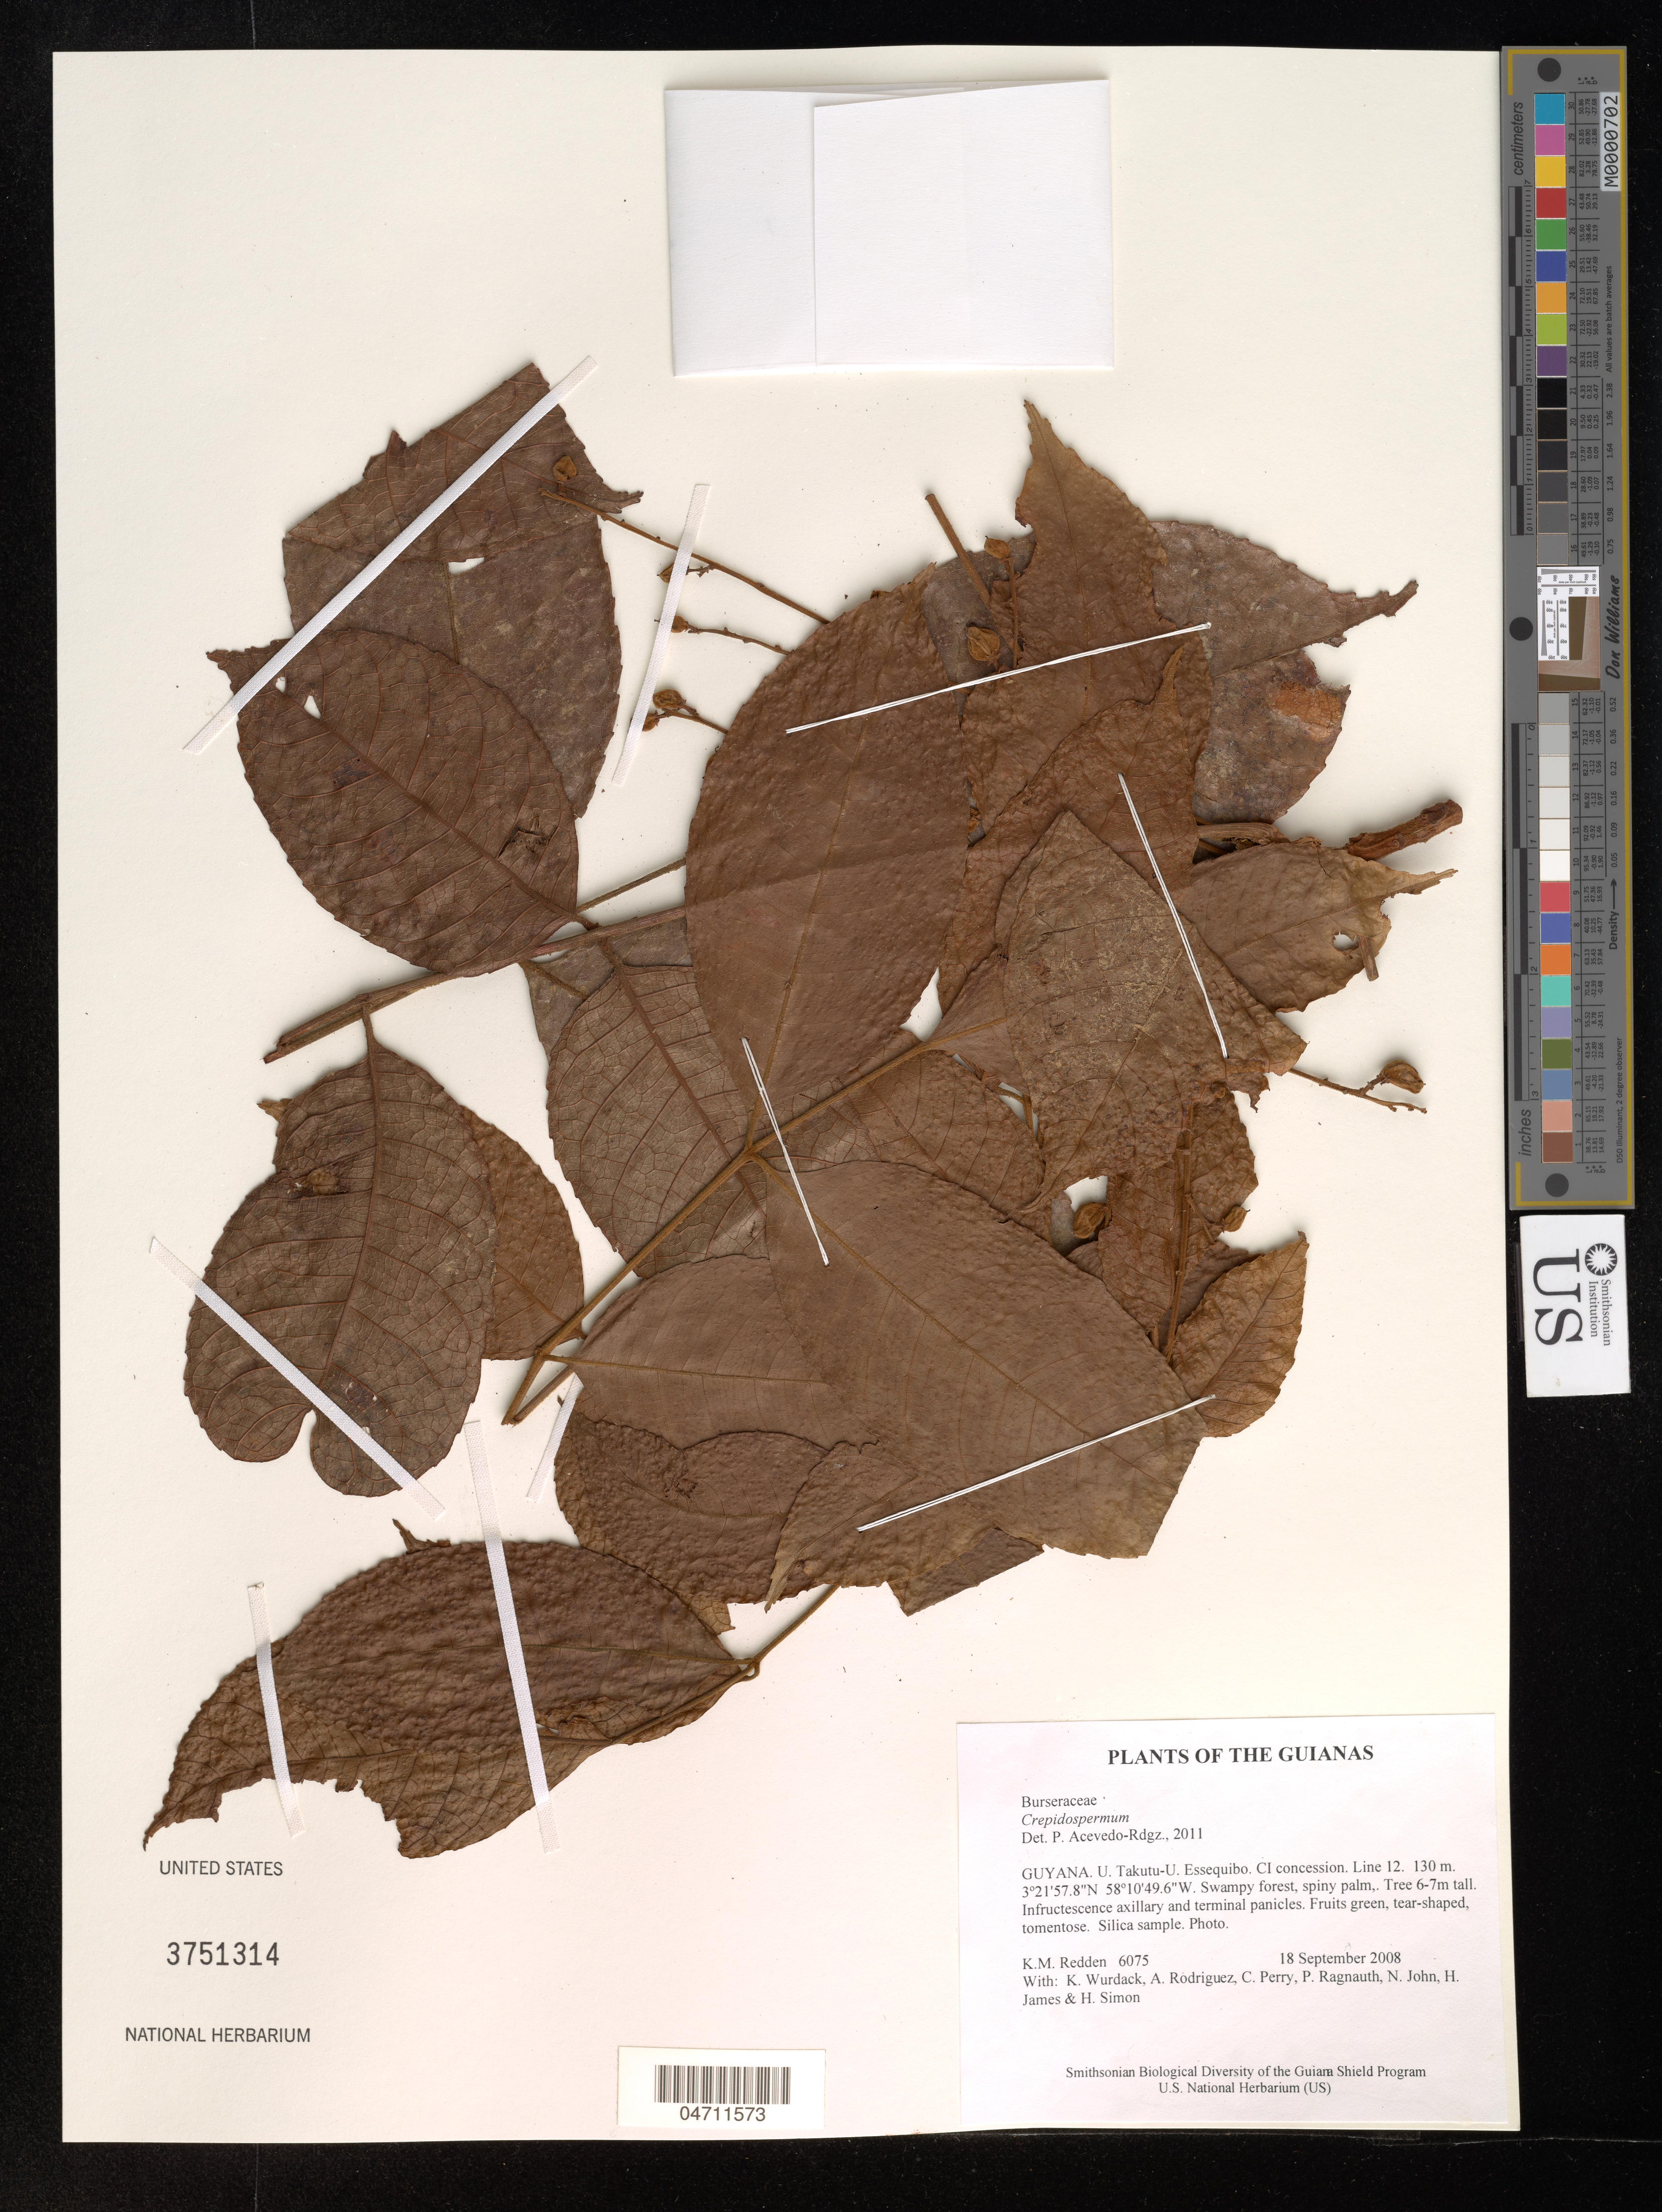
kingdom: Plantae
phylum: Tracheophyta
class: Magnoliopsida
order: Sapindales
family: Burseraceae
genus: Protium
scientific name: Protium sp.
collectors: K. M. Redden, K. Wurdack, A. Rodriguez, C. Perry, P. Ragnauth, N. John, H. James & H. Simon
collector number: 6075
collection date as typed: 18 September 2008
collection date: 2008-09-18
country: Guyana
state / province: U. Takutu-U. Essequibo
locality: CI concession. Line 12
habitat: Swampy forest, spiny palm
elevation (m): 130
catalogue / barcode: US 3751314